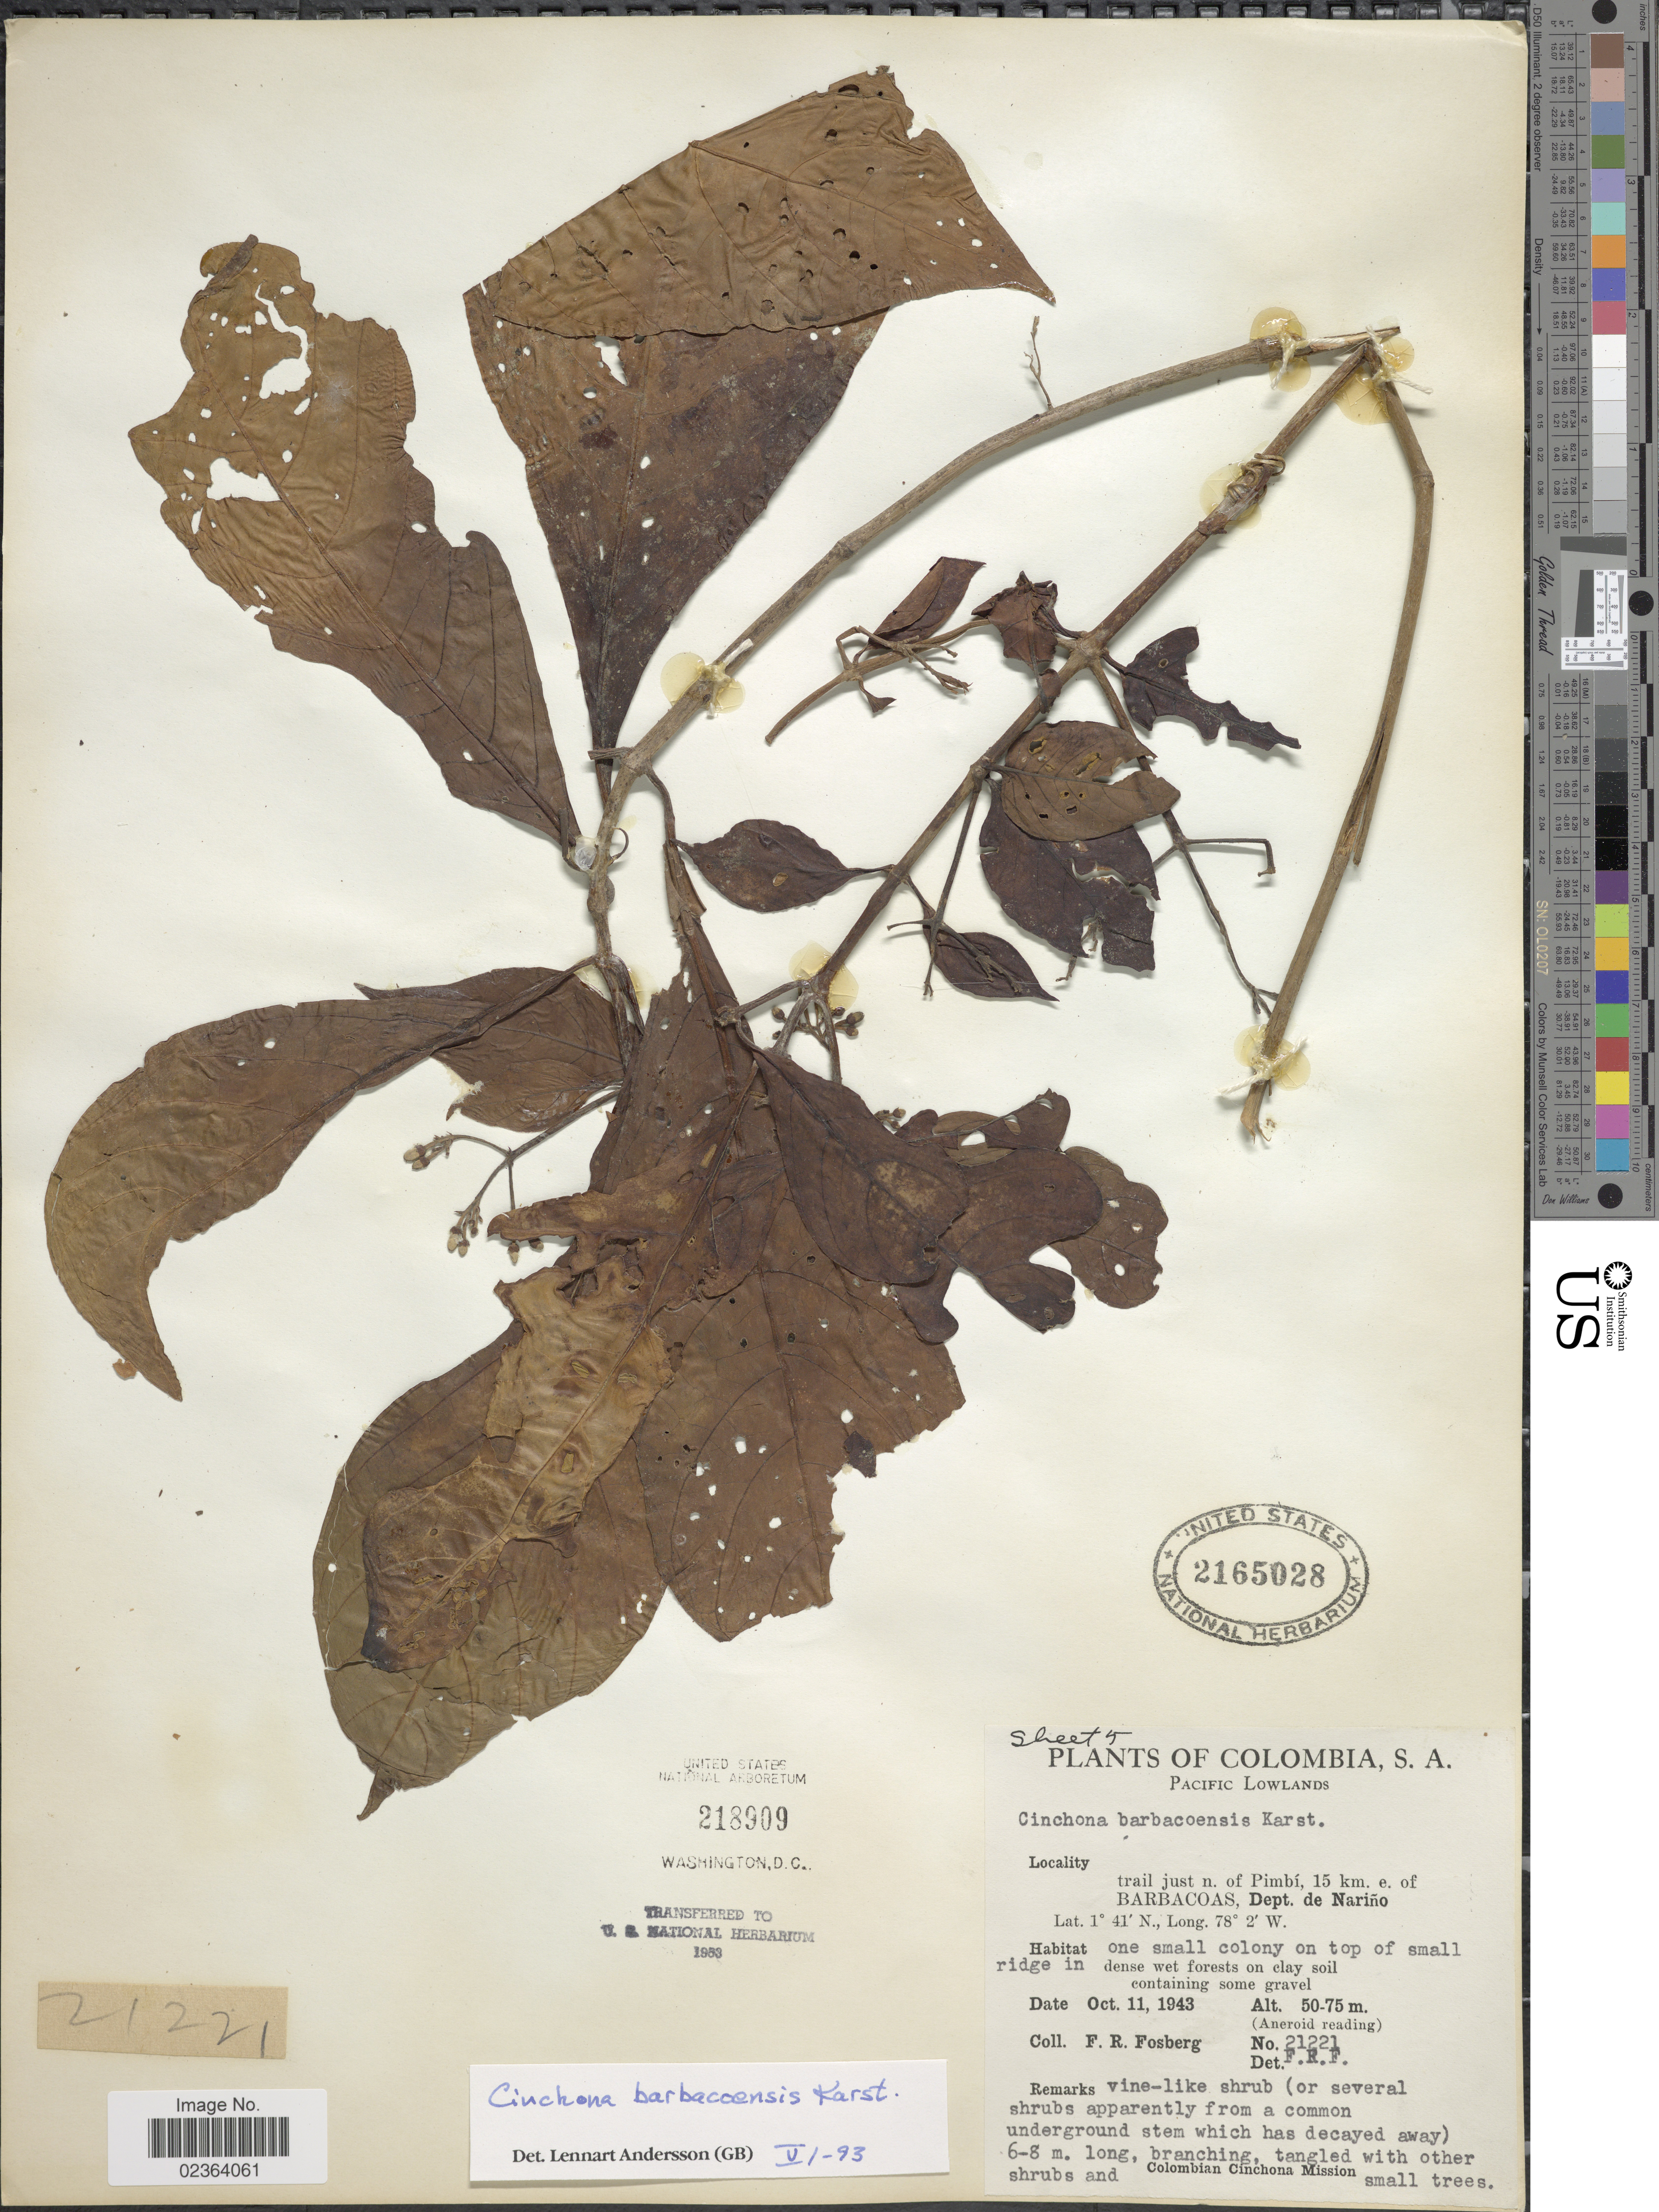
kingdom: Plantae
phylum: Tracheophyta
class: Magnoliopsida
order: Gentianales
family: Rubiaceae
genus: Cinchona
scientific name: Cinchona barbacoensis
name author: L.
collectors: F. R. Fosberg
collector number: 21221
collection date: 1943-10-11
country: Colombia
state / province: Nariño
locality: Pacific Lowlands, trail just n. of Pimbi, 15 km. e. of Barbacoas, Dept. de Narino, Colombia, S.A.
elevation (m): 50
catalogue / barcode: US 2165028